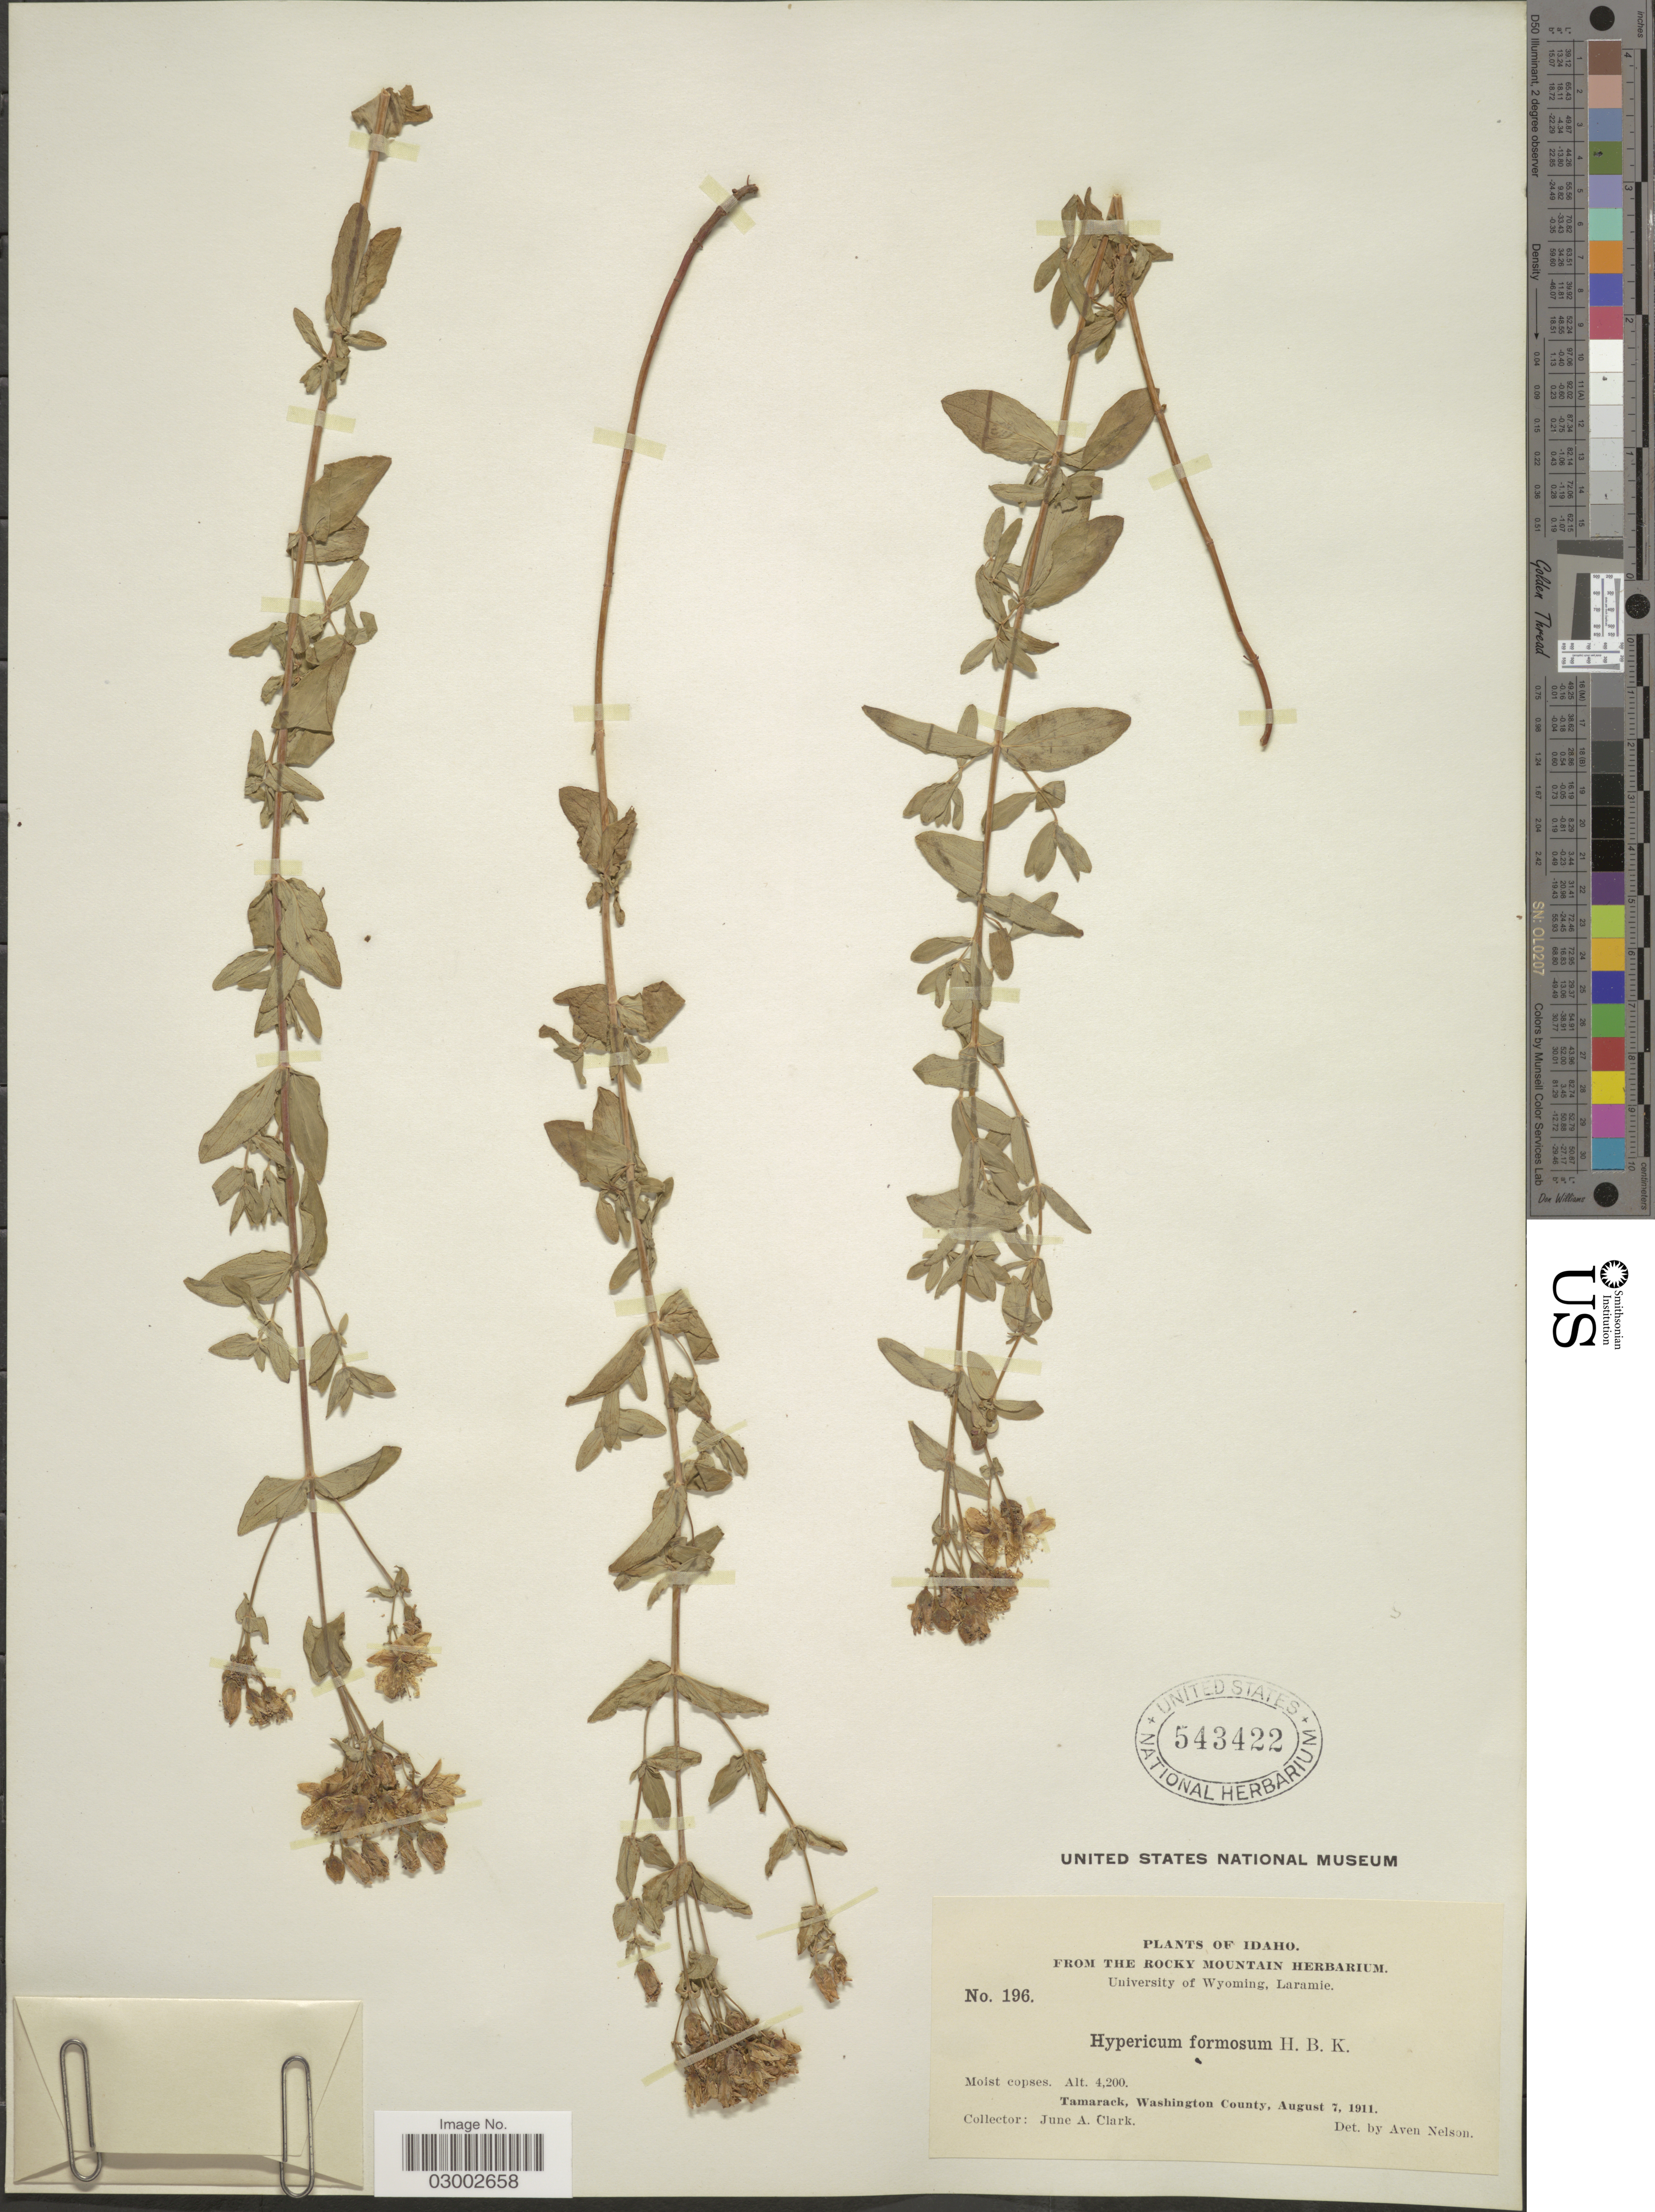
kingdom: Plantae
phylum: Tracheophyta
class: Magnoliopsida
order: Malpighiales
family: Hypericaceae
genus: Hypericum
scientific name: Hypericum scouleri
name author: Hook.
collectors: J. A. Clark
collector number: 196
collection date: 1911-08-07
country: United States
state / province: Idaho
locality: Tamarack, Washington County.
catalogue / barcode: US 543422